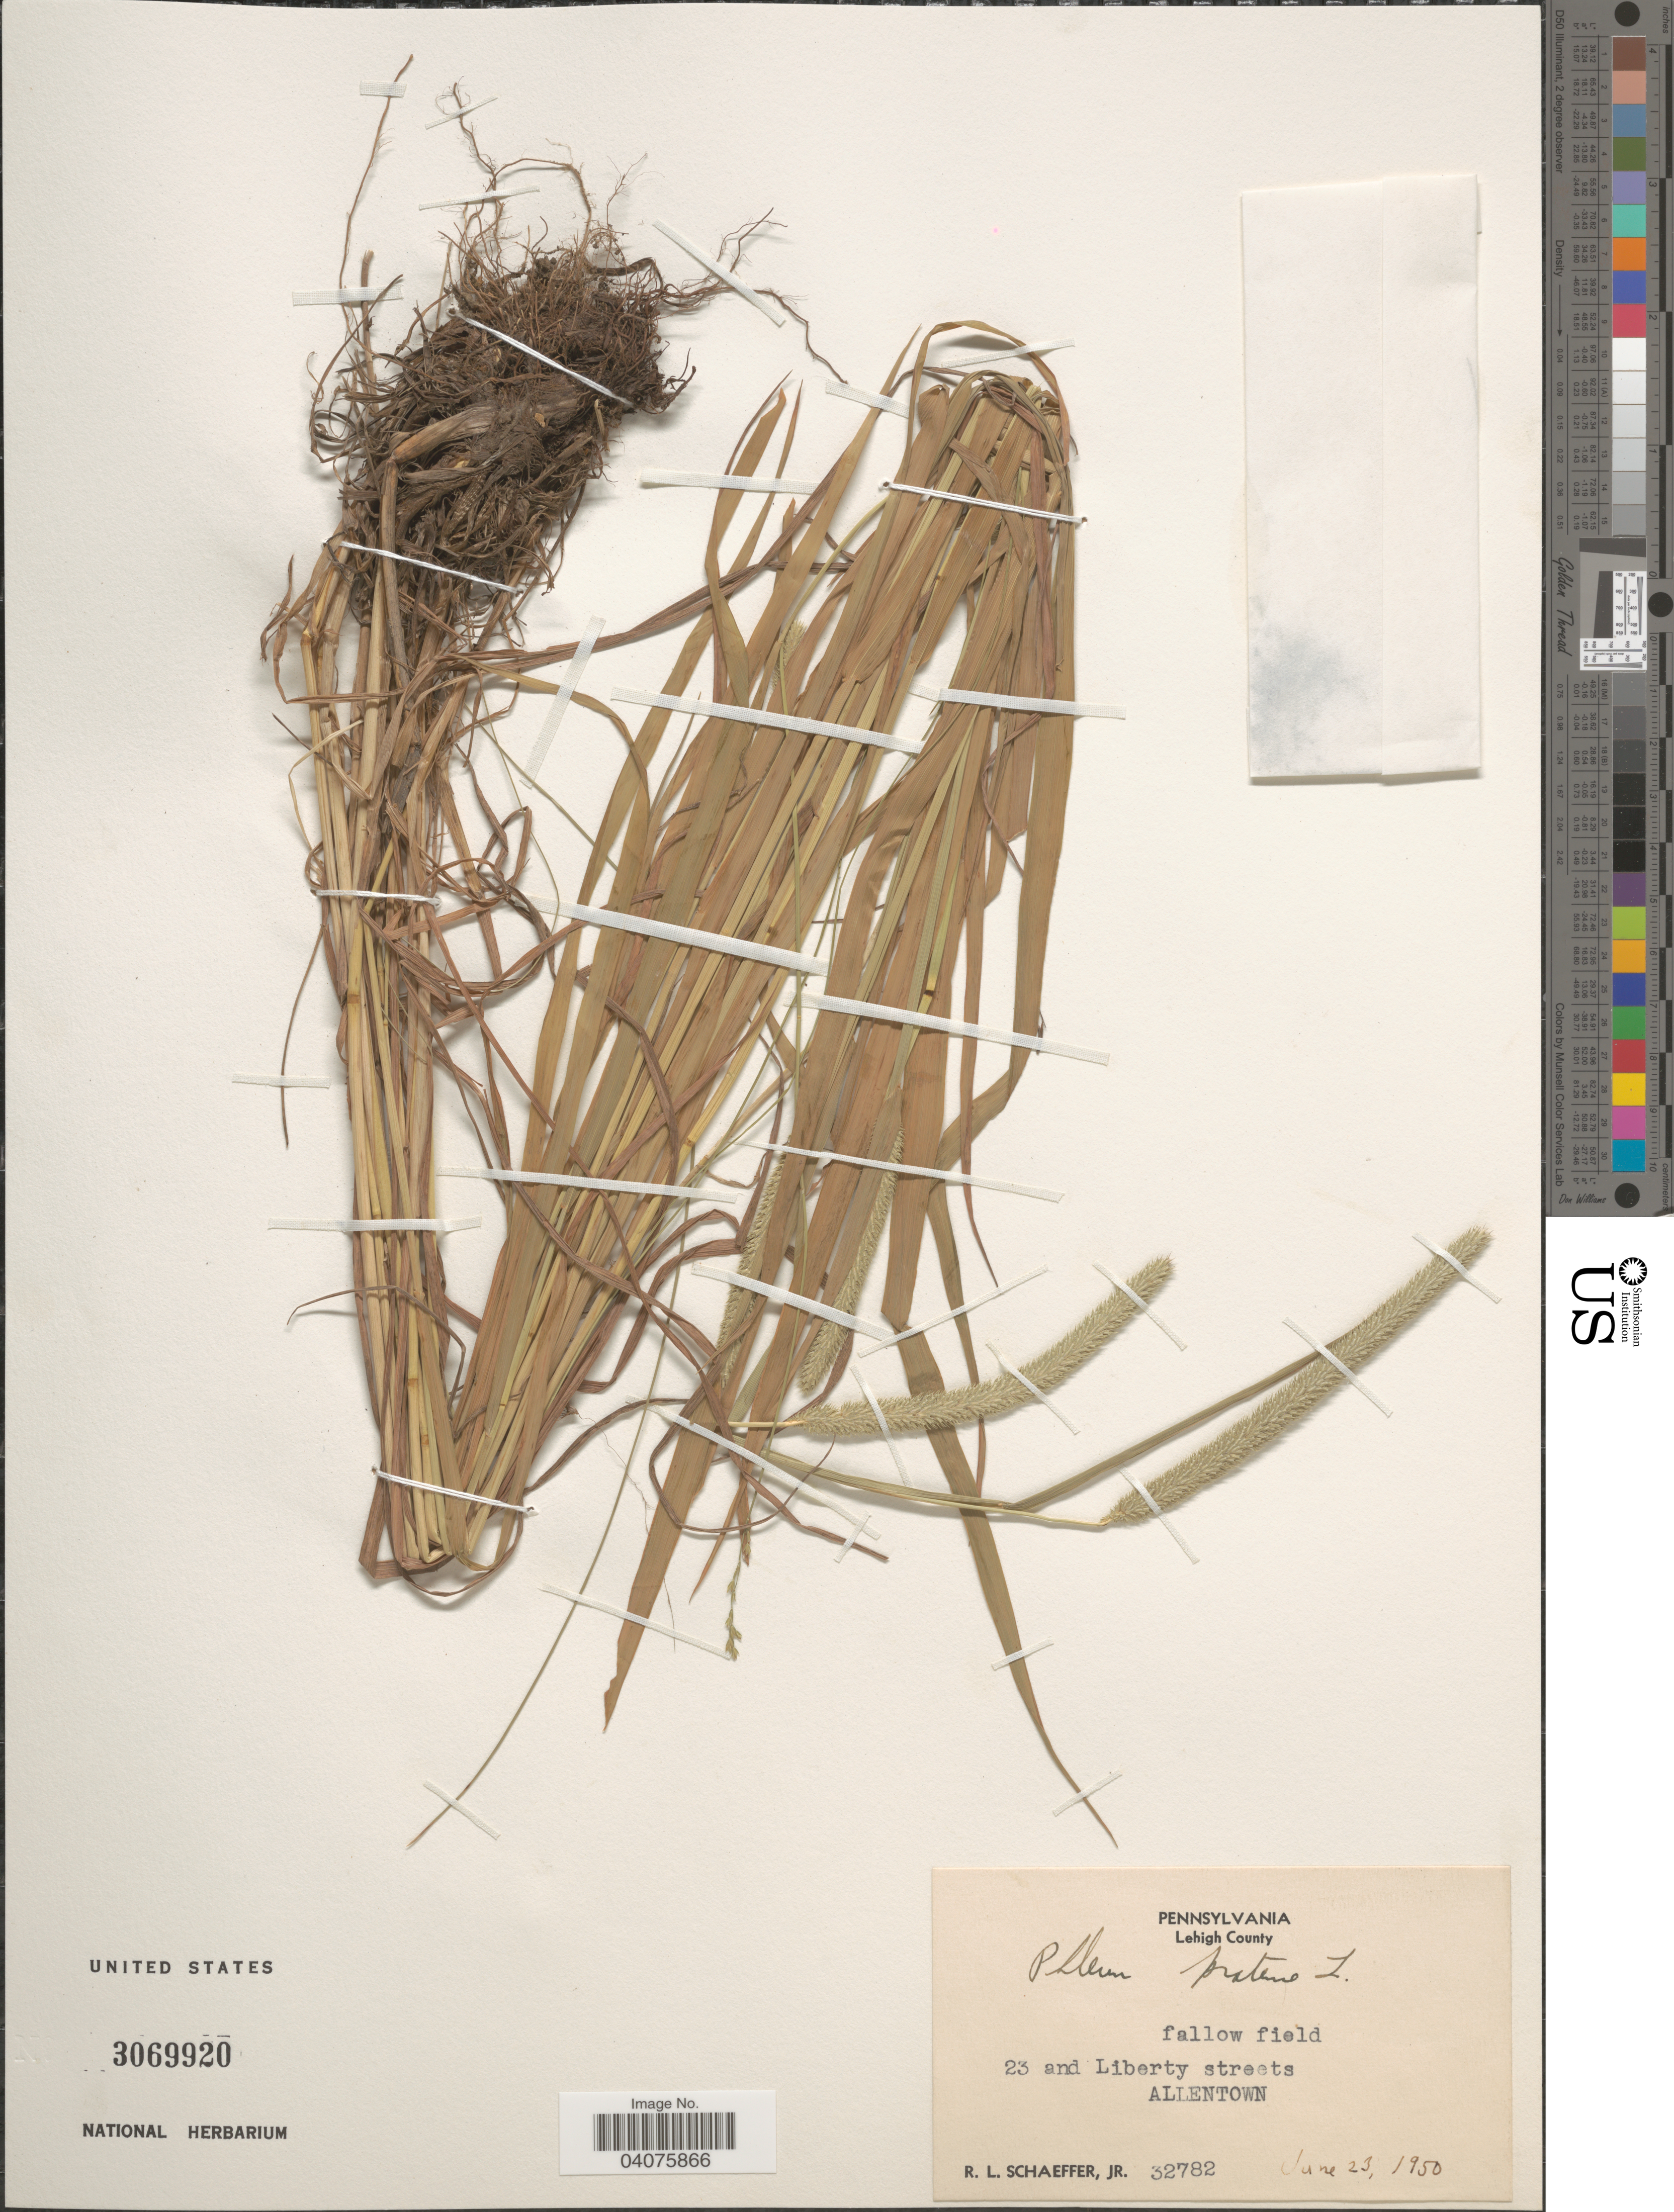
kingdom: Plantae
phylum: Tracheophyta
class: Liliopsida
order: Poales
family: Poaceae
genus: Phleum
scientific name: Phleum pratense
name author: L.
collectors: R. L. Schaeffer Jr.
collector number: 32782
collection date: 1950-06-23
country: United States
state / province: Pennsylvania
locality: Lehigh County. Fallow field 23 and Liberty streets Allentown.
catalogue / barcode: US 3069920